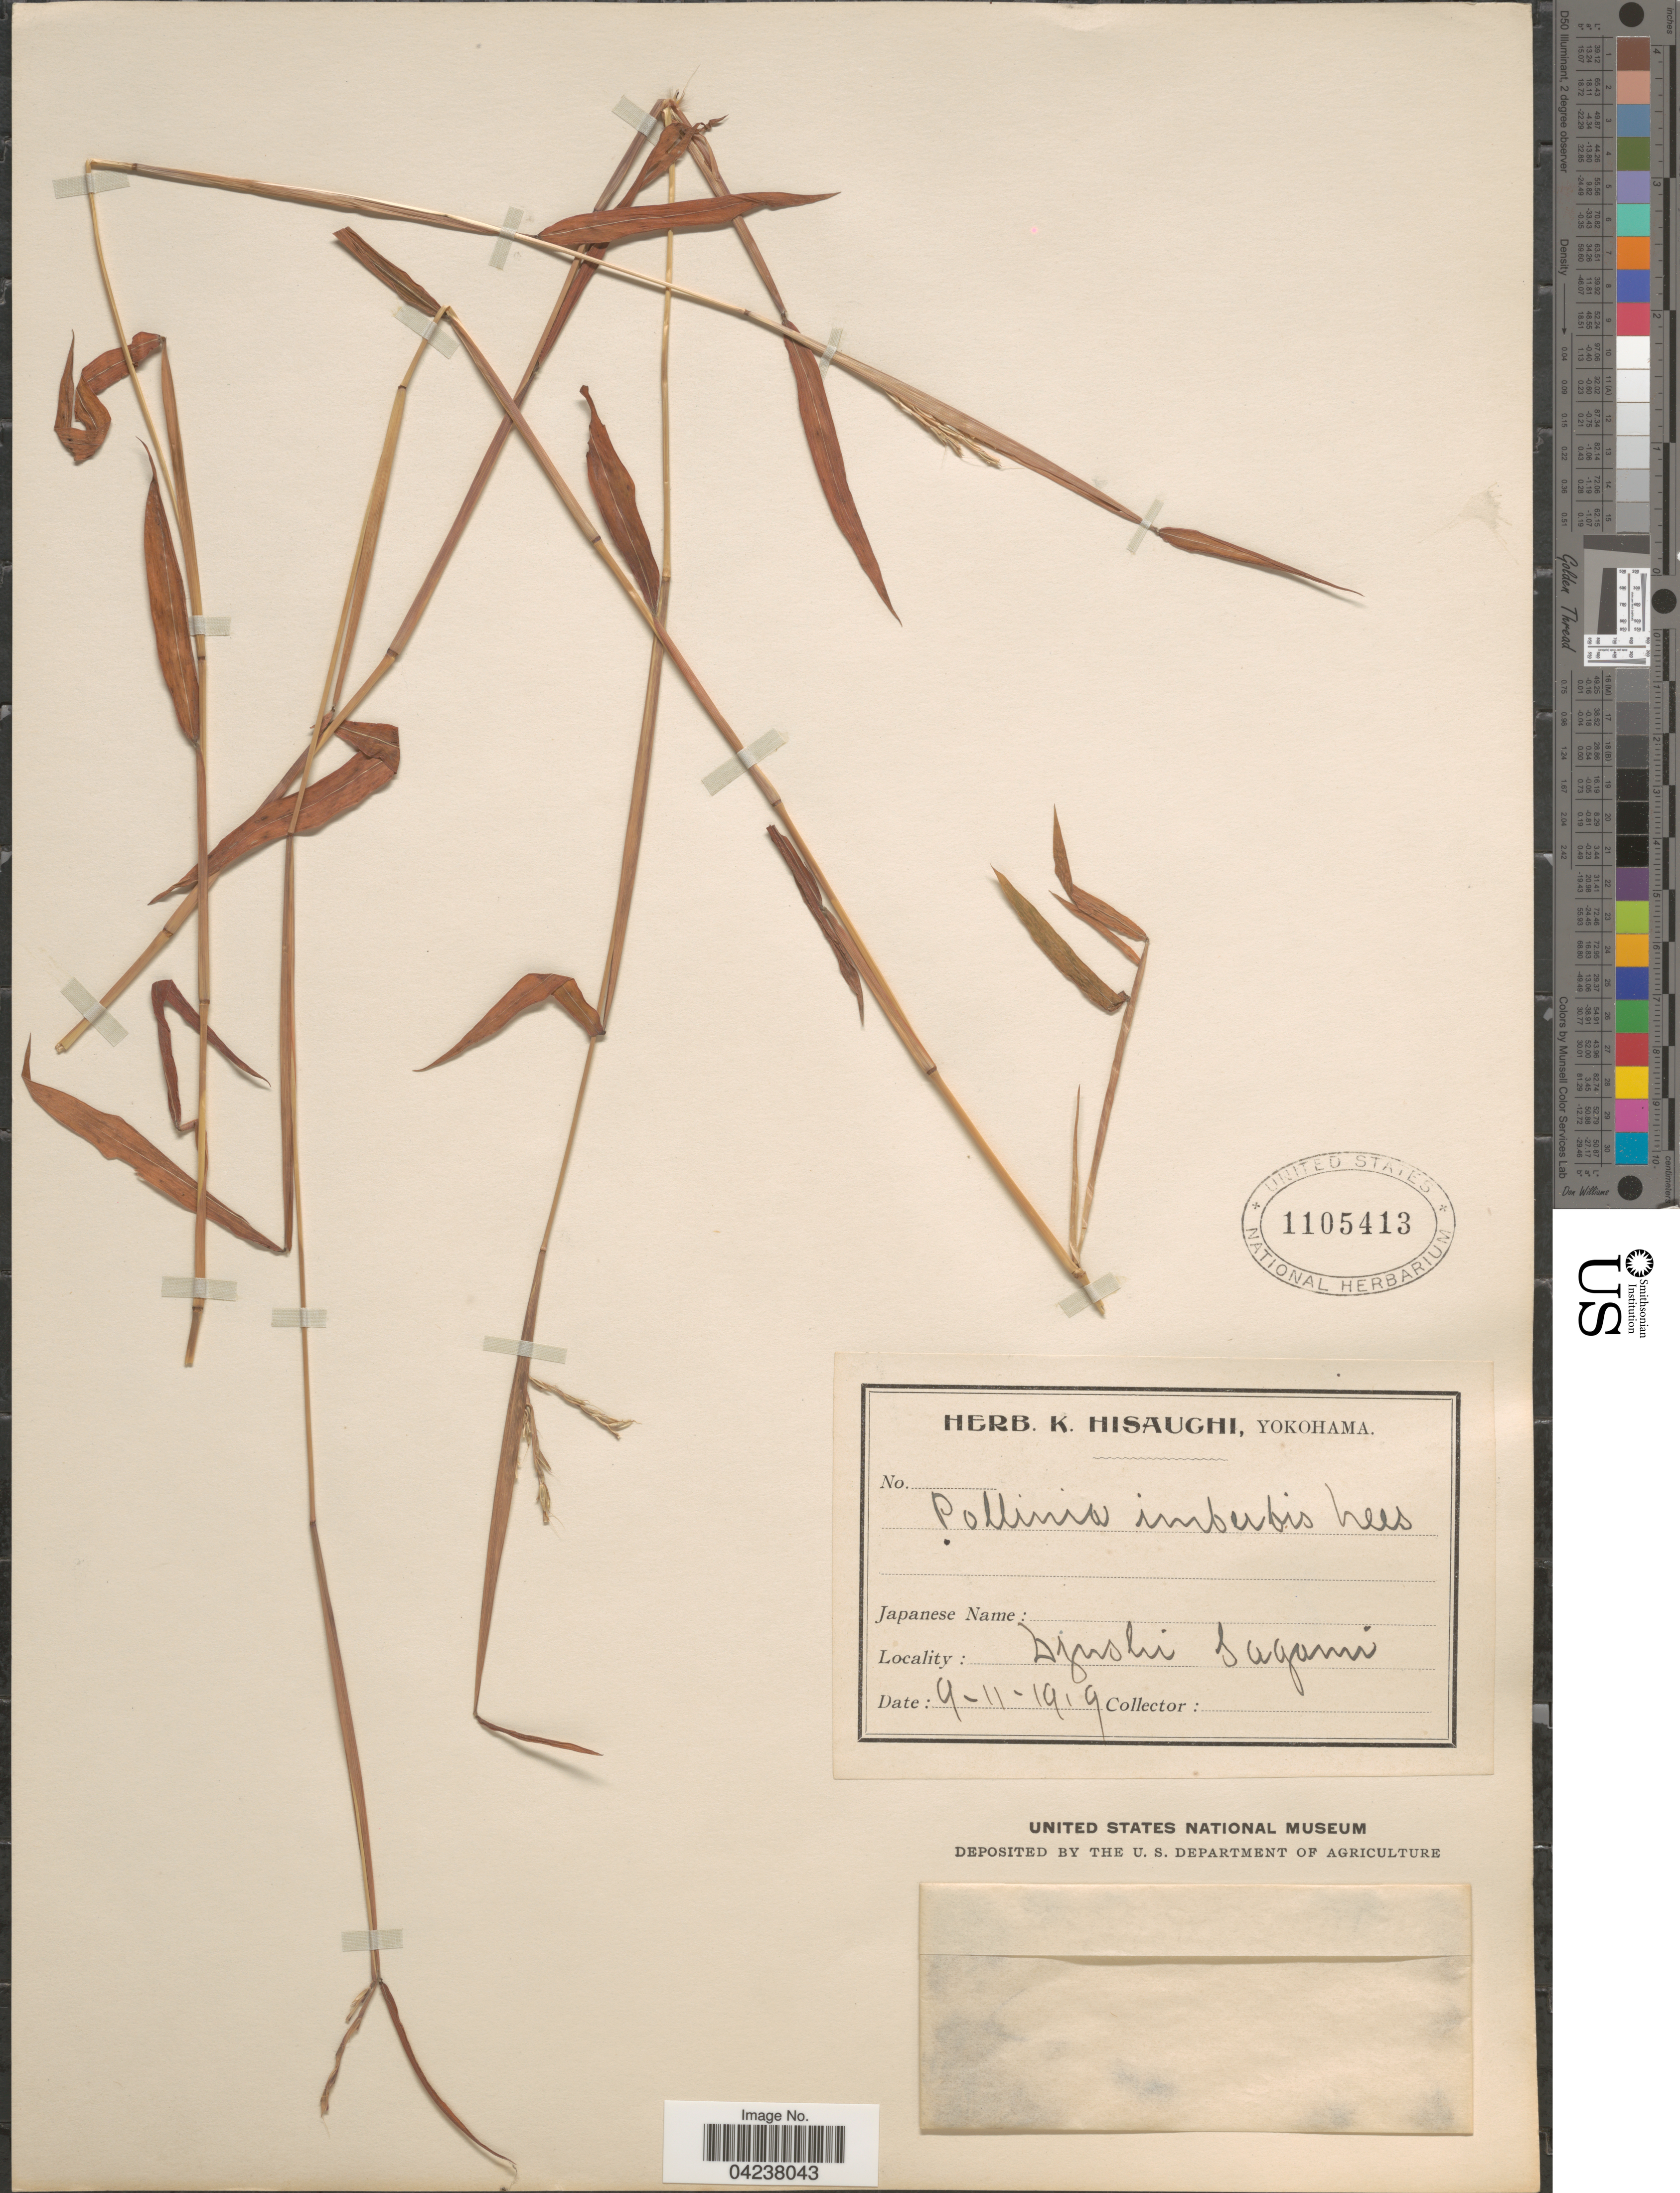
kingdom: Plantae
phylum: Tracheophyta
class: Liliopsida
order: Poales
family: Poaceae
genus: Microstegium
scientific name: Microstegium vimineum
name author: (Trin.) A. Camus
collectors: ex herb. Hisaughi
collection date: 1919-11-09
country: Japan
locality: Djushi, Sagami.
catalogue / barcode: US 1105413